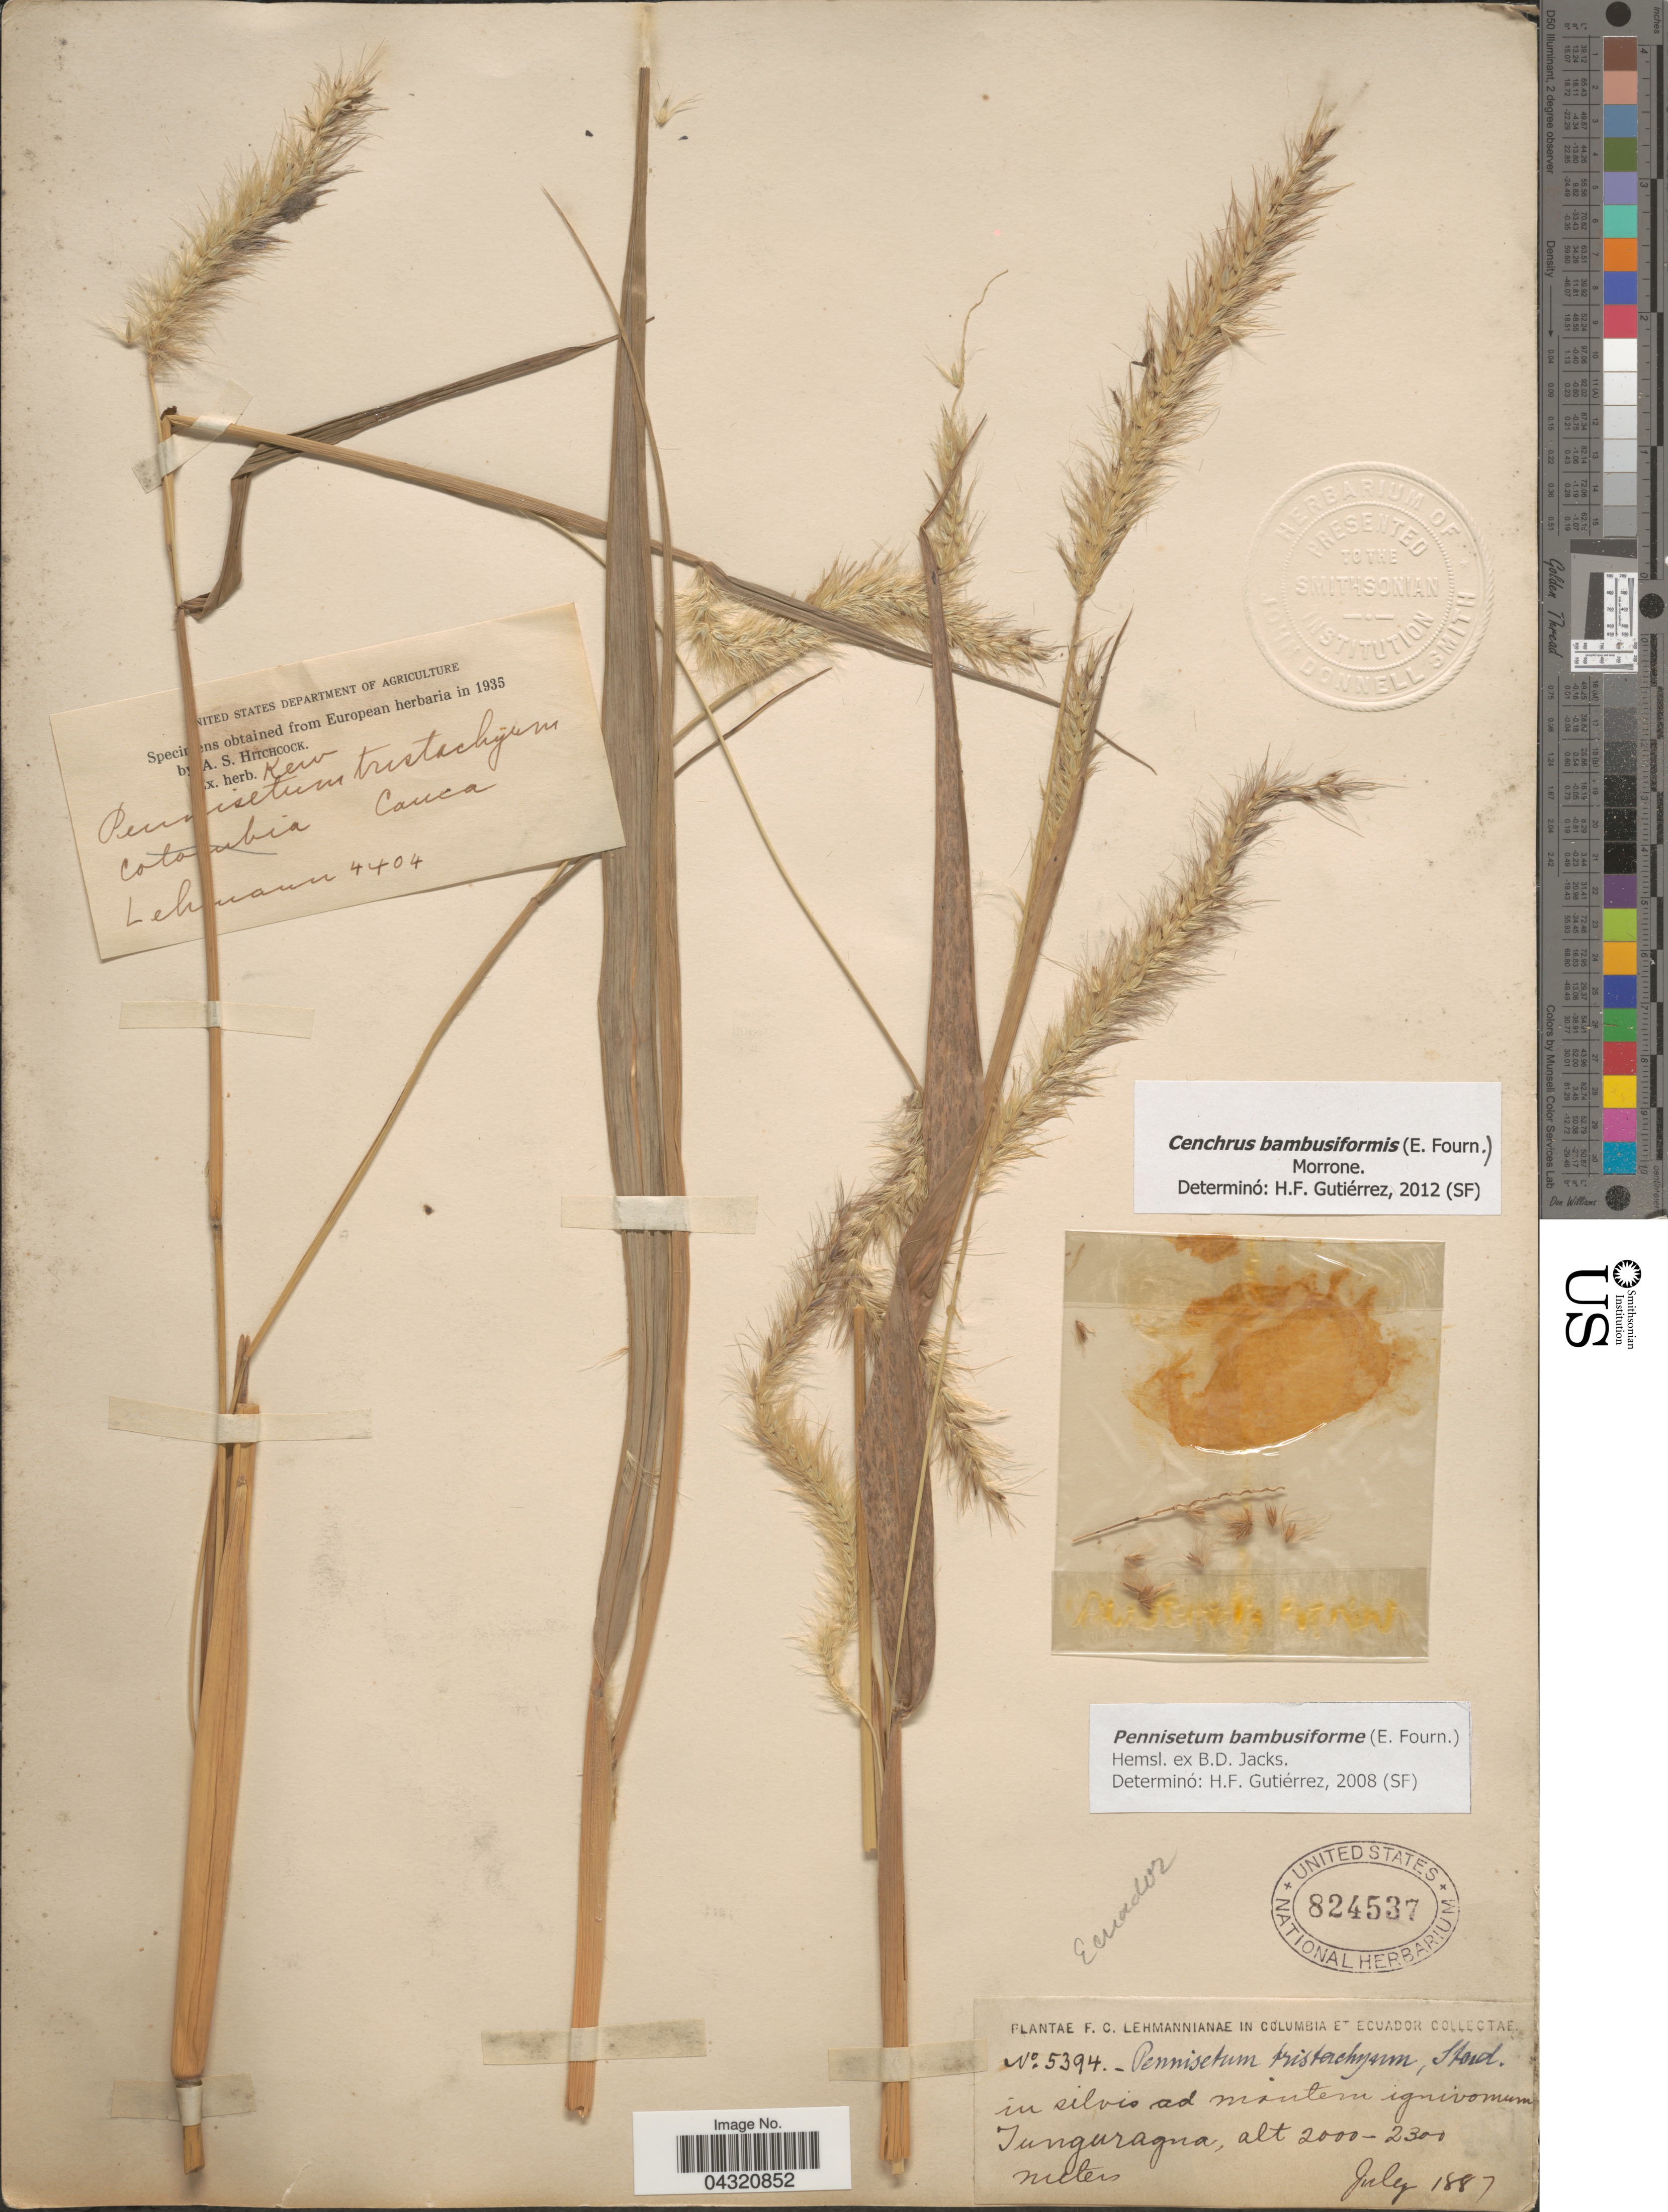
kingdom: Plantae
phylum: Tracheophyta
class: Liliopsida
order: Poales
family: Poaceae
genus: Cenchrus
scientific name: Cenchrus bambusiformis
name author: (E. Fourn.) Morrone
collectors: -. Lehman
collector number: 4404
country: Colombia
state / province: Cauca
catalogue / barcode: US 824537-2